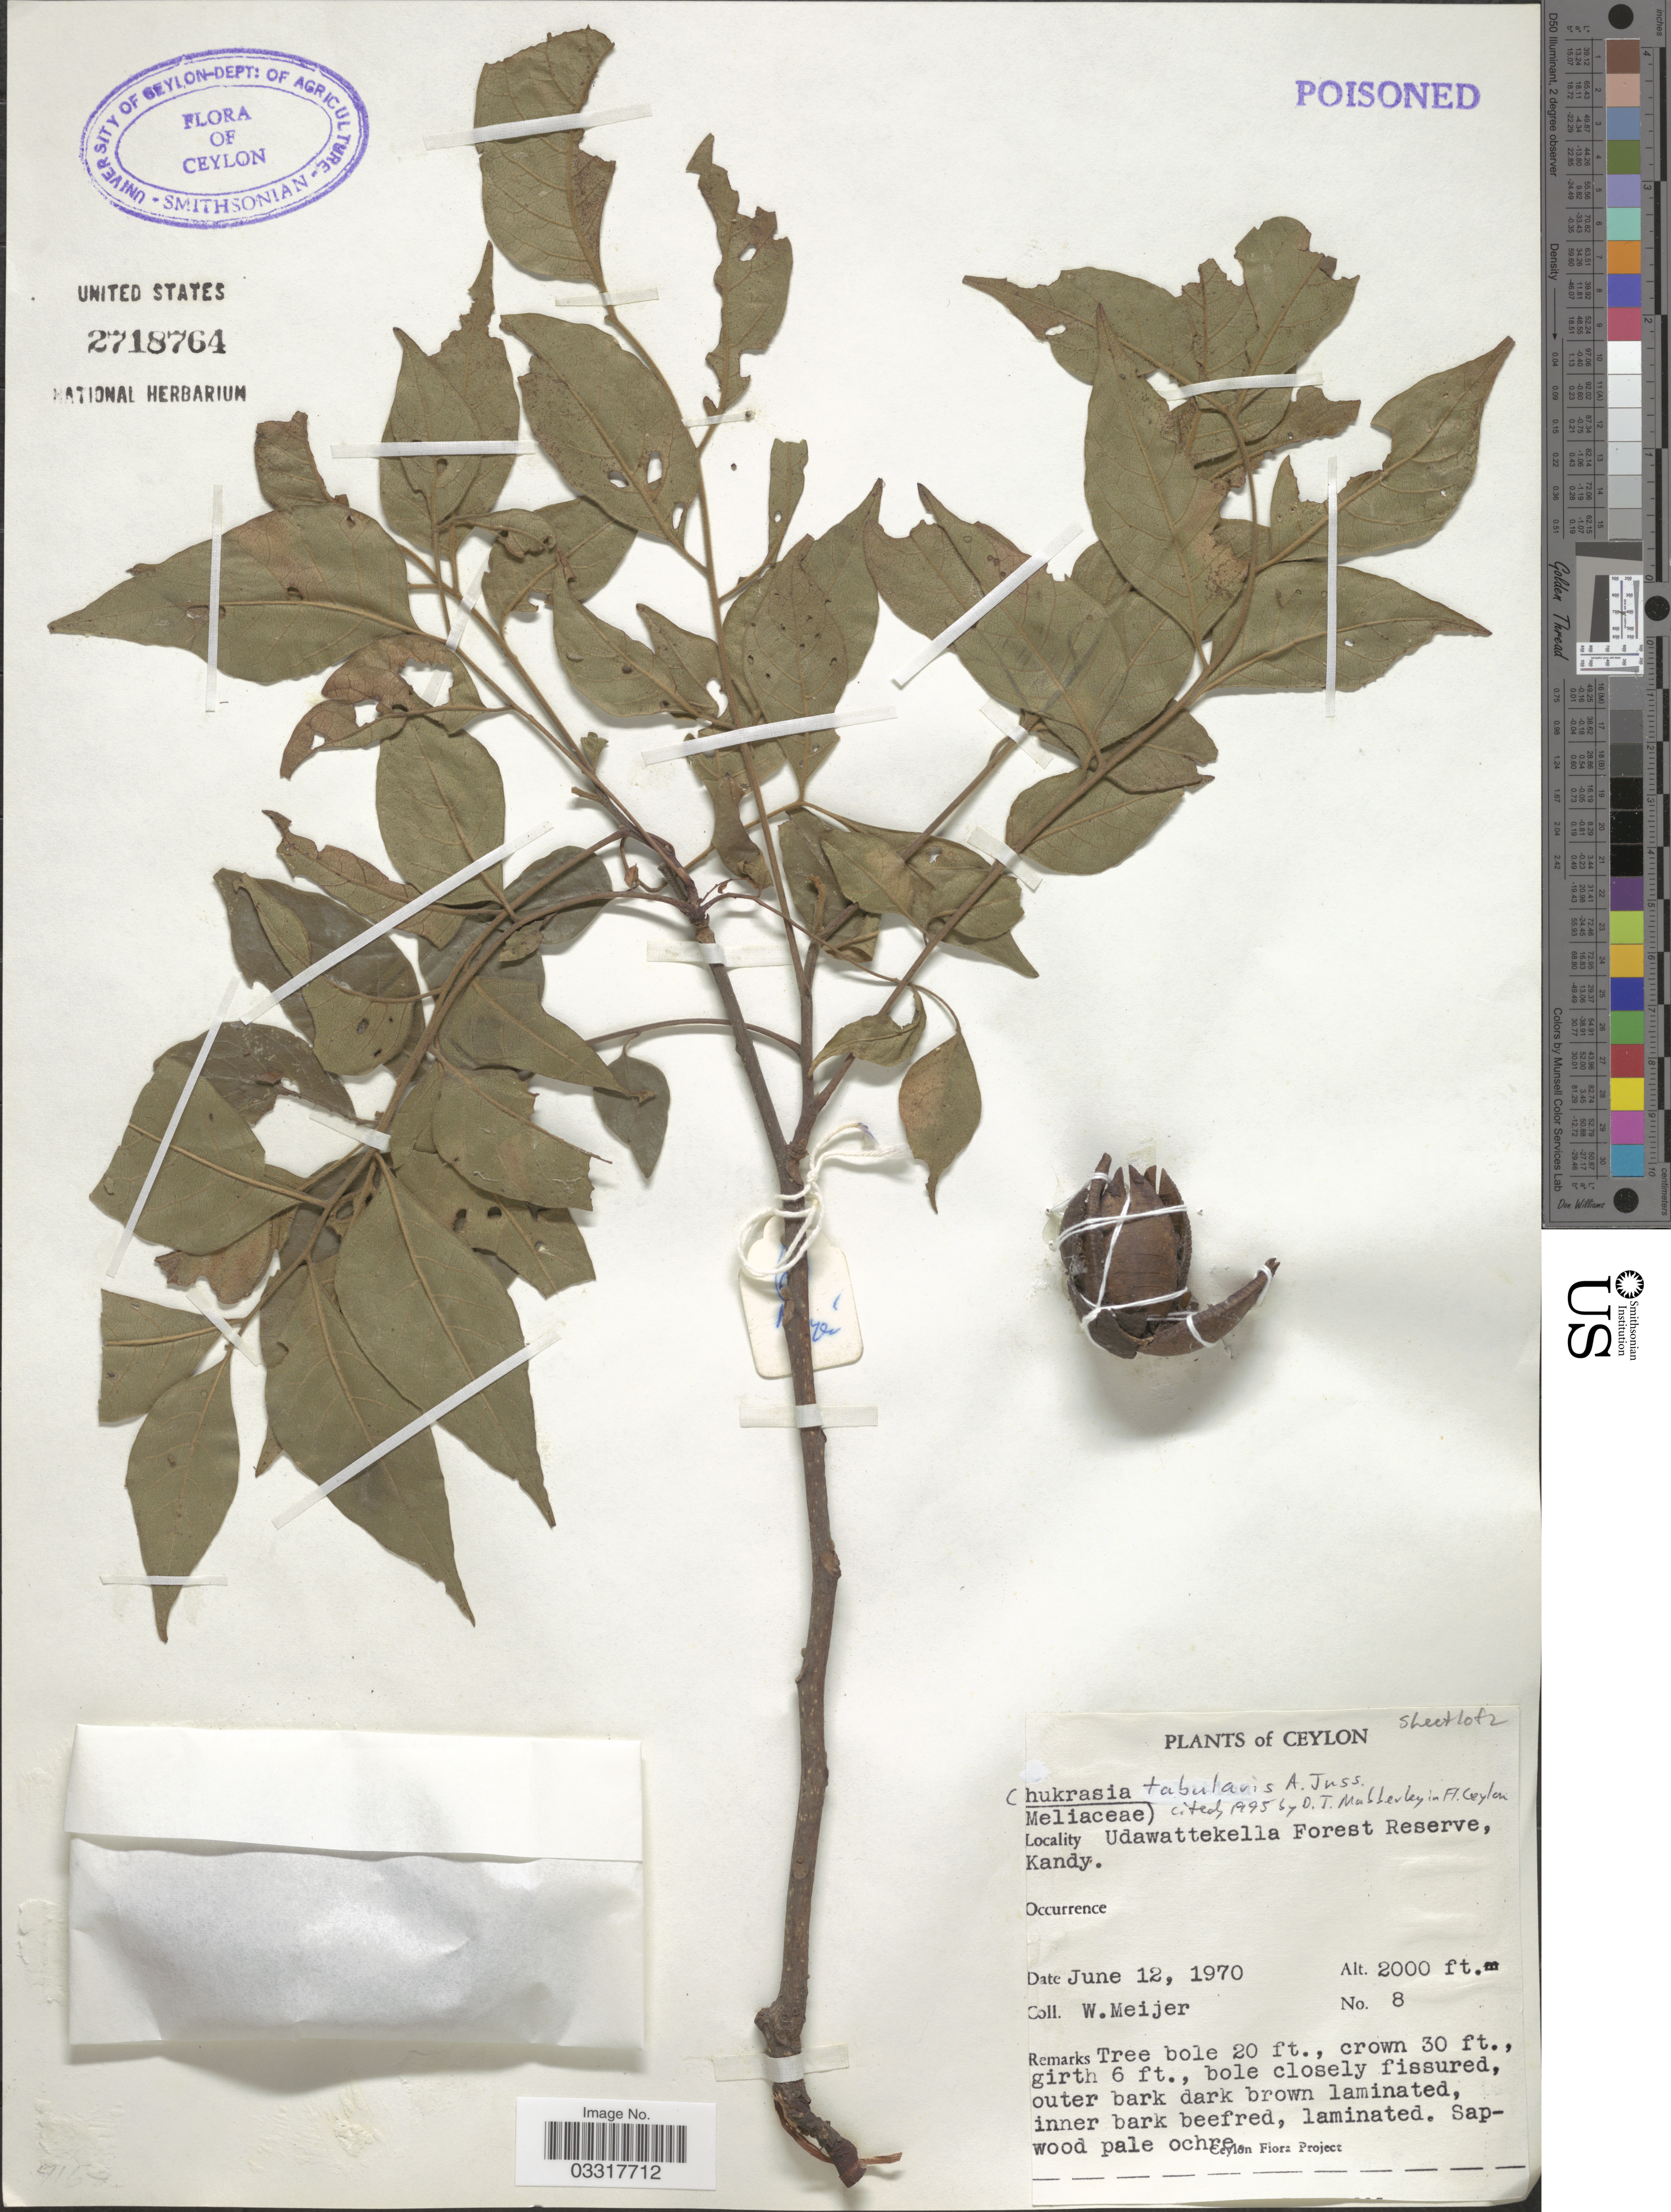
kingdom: Plantae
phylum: Tracheophyta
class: Magnoliopsida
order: Sapindales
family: Meliaceae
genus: Chukrasia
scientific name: Chukrasia tabularis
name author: A. Juss.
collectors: W. Meijer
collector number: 8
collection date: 1970-06-12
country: Sri Lanka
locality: Ceylon, Udawattakella Forest Reserve, Kandy.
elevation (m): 610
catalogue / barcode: US 2718764